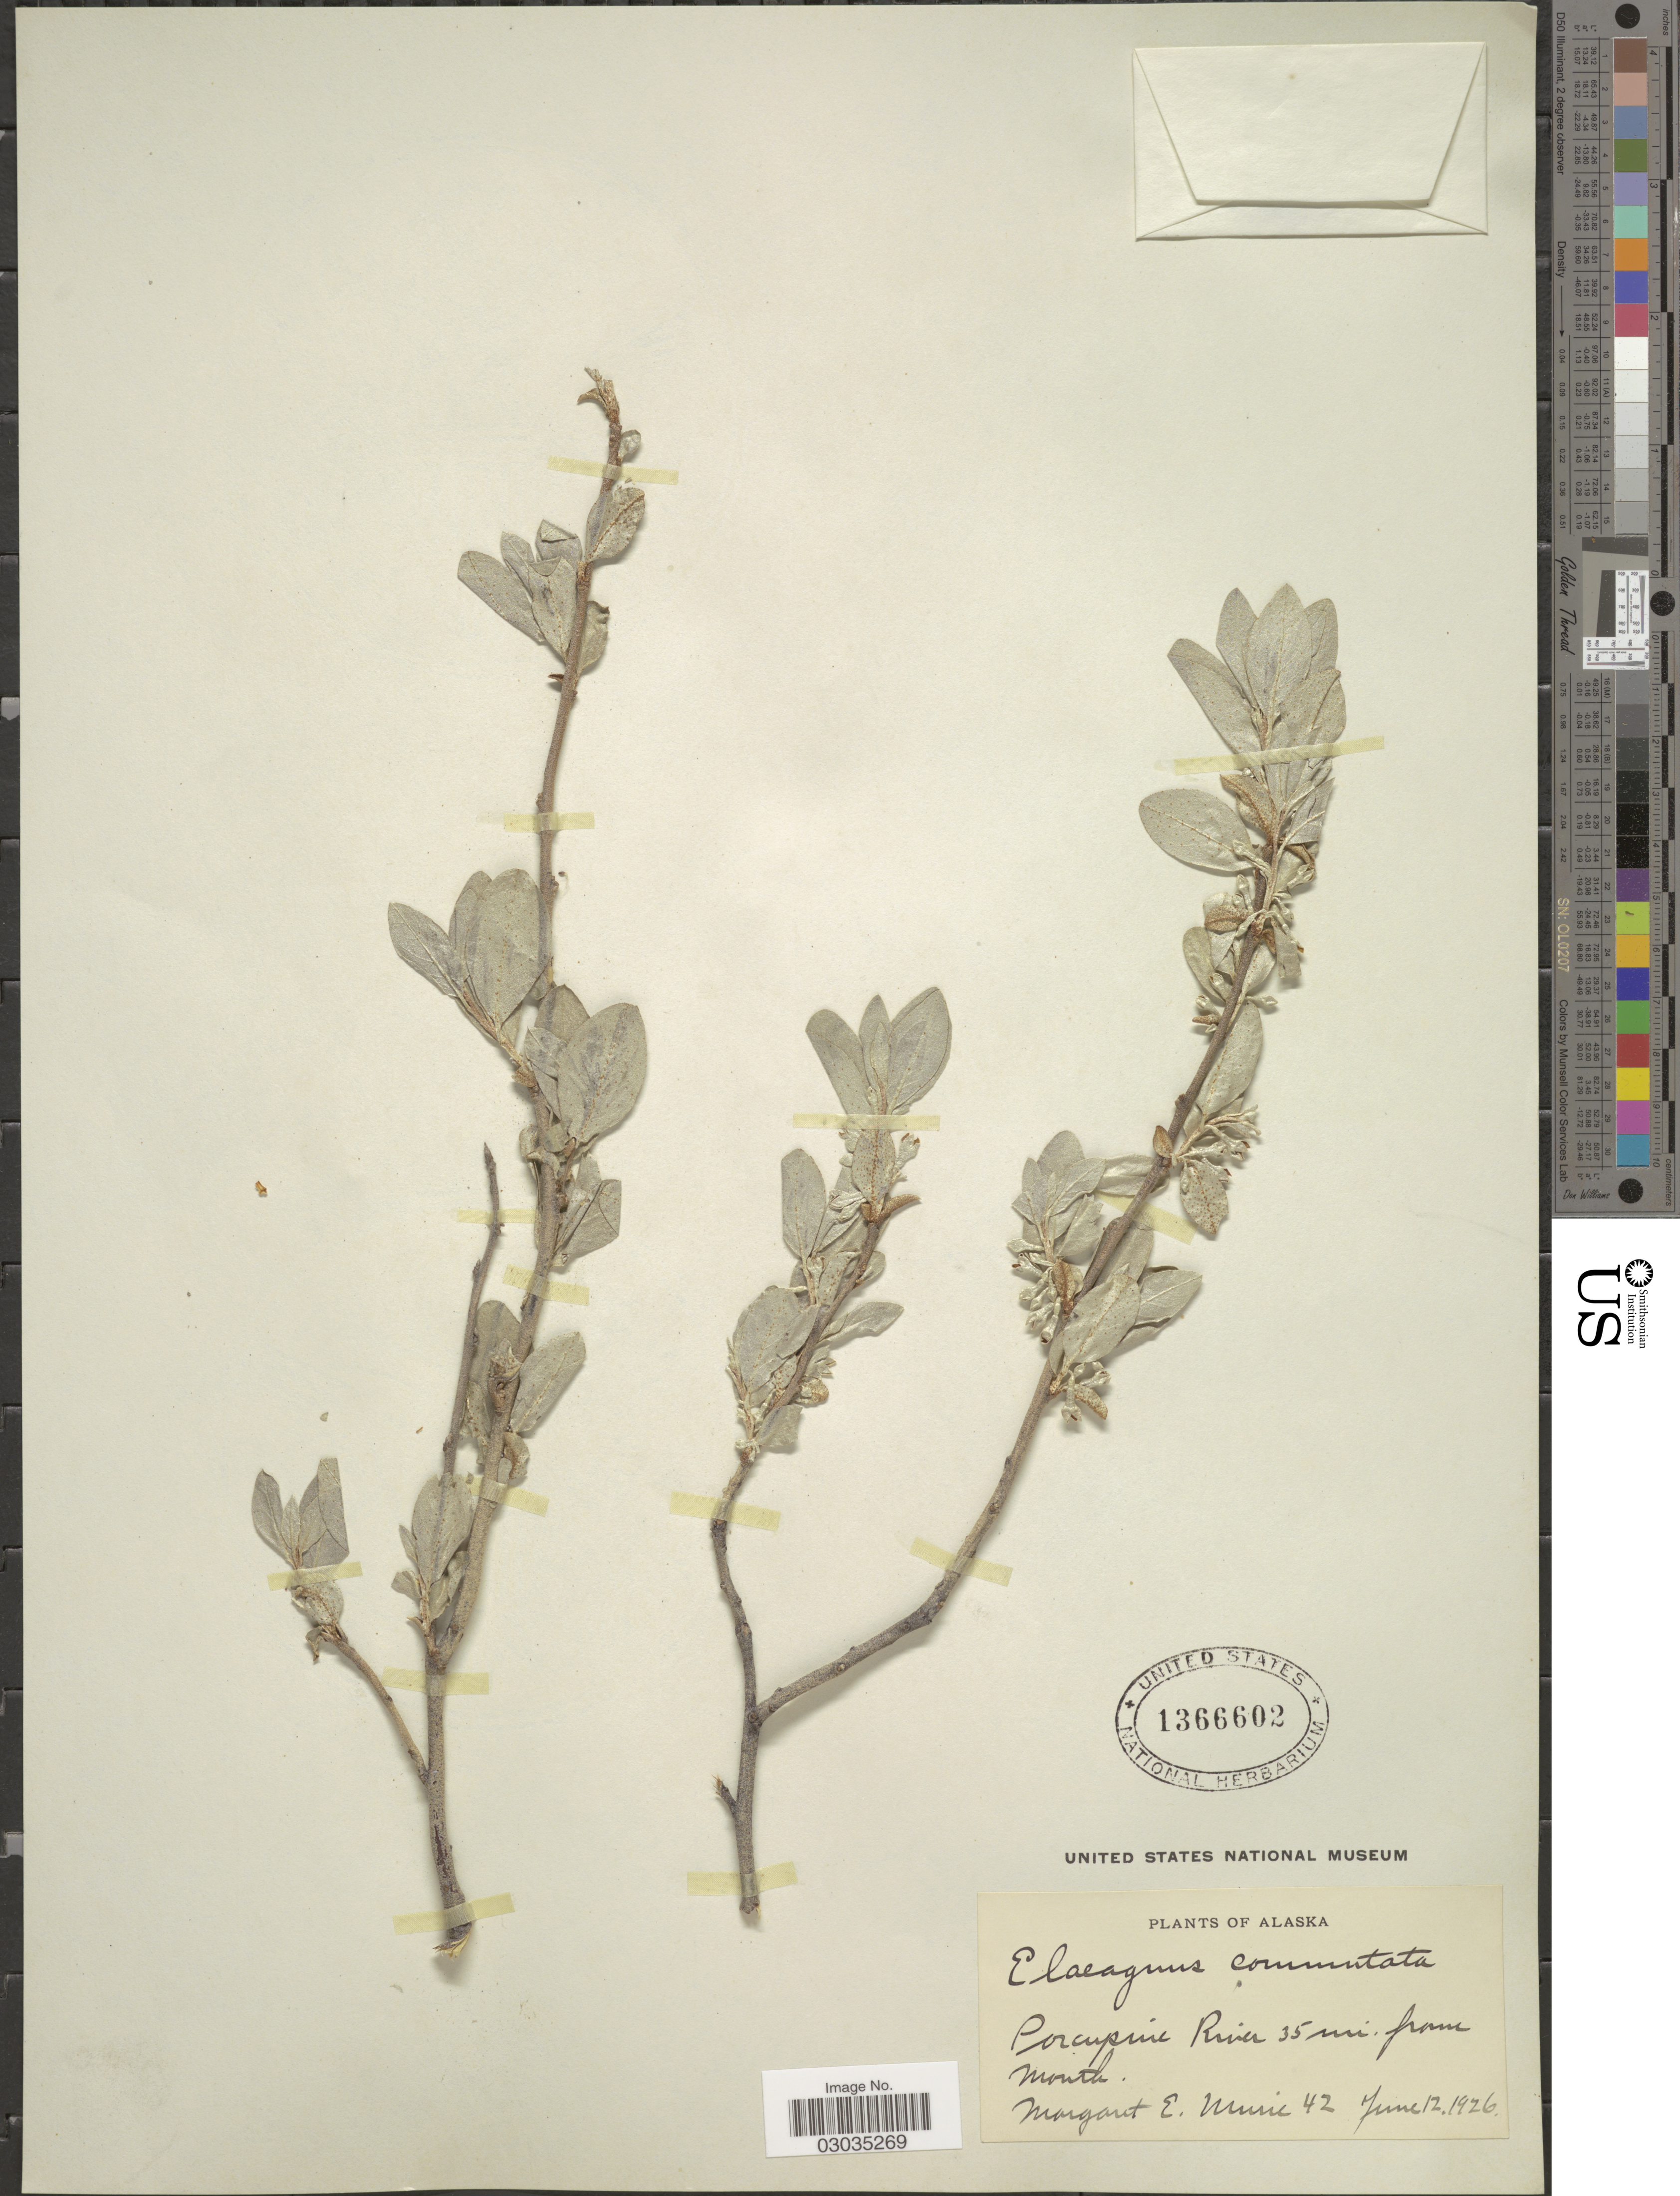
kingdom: Plantae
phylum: Tracheophyta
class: Magnoliopsida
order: Rosales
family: Elaeagnaceae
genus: Elaeagnus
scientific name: Elaeagnus commutata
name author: Bernh. ex Rydb.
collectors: M. Murie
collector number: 42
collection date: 1926-06-12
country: United States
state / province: Alaska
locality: Porcupine River 35 mi. from mouth.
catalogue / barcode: US 1366602